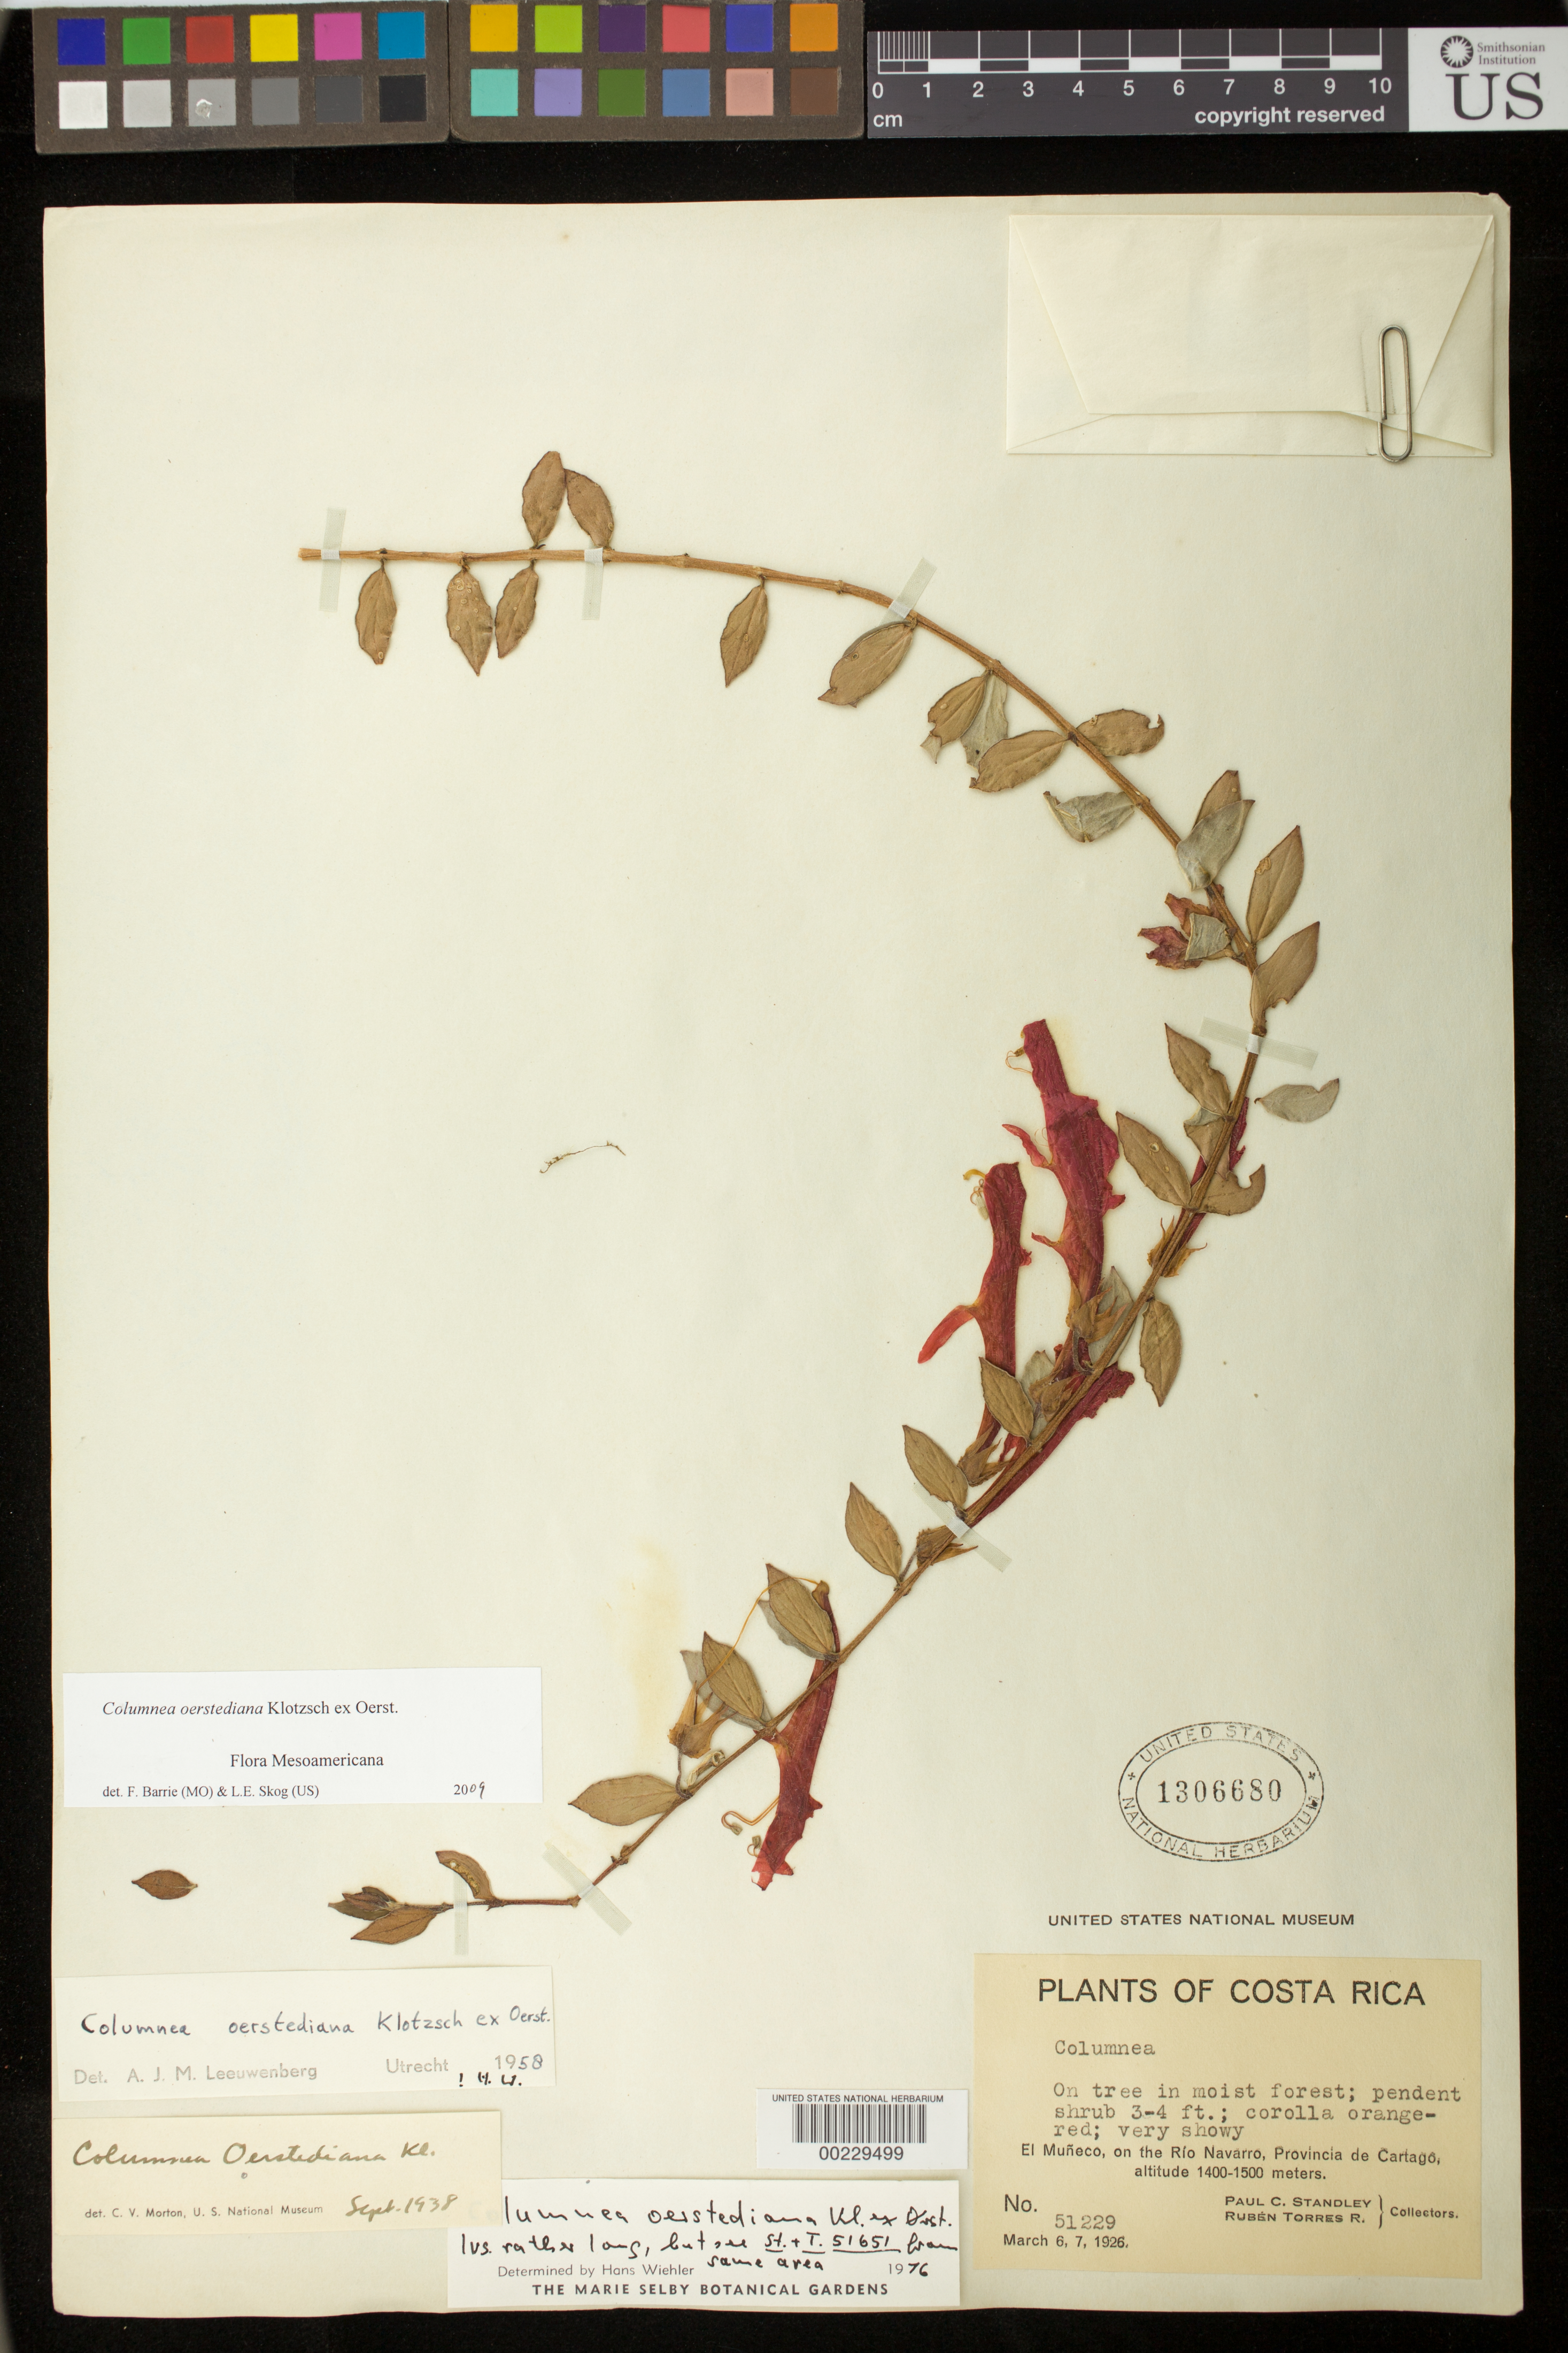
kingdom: Plantae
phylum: Tracheophyta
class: Magnoliopsida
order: Lamiales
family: Gesneriaceae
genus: Columnea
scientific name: Columnea oerstediana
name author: Klotzsch ex Oerst.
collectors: P. C. Standley & R. Torres R.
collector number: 51229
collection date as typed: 6-7 Mar 1926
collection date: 1926-03-06/1926-03-07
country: Costa Rica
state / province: Cartago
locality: El Muneco, on the Rio Navarro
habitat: On tree in moist forest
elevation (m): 1400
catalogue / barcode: US 1306680